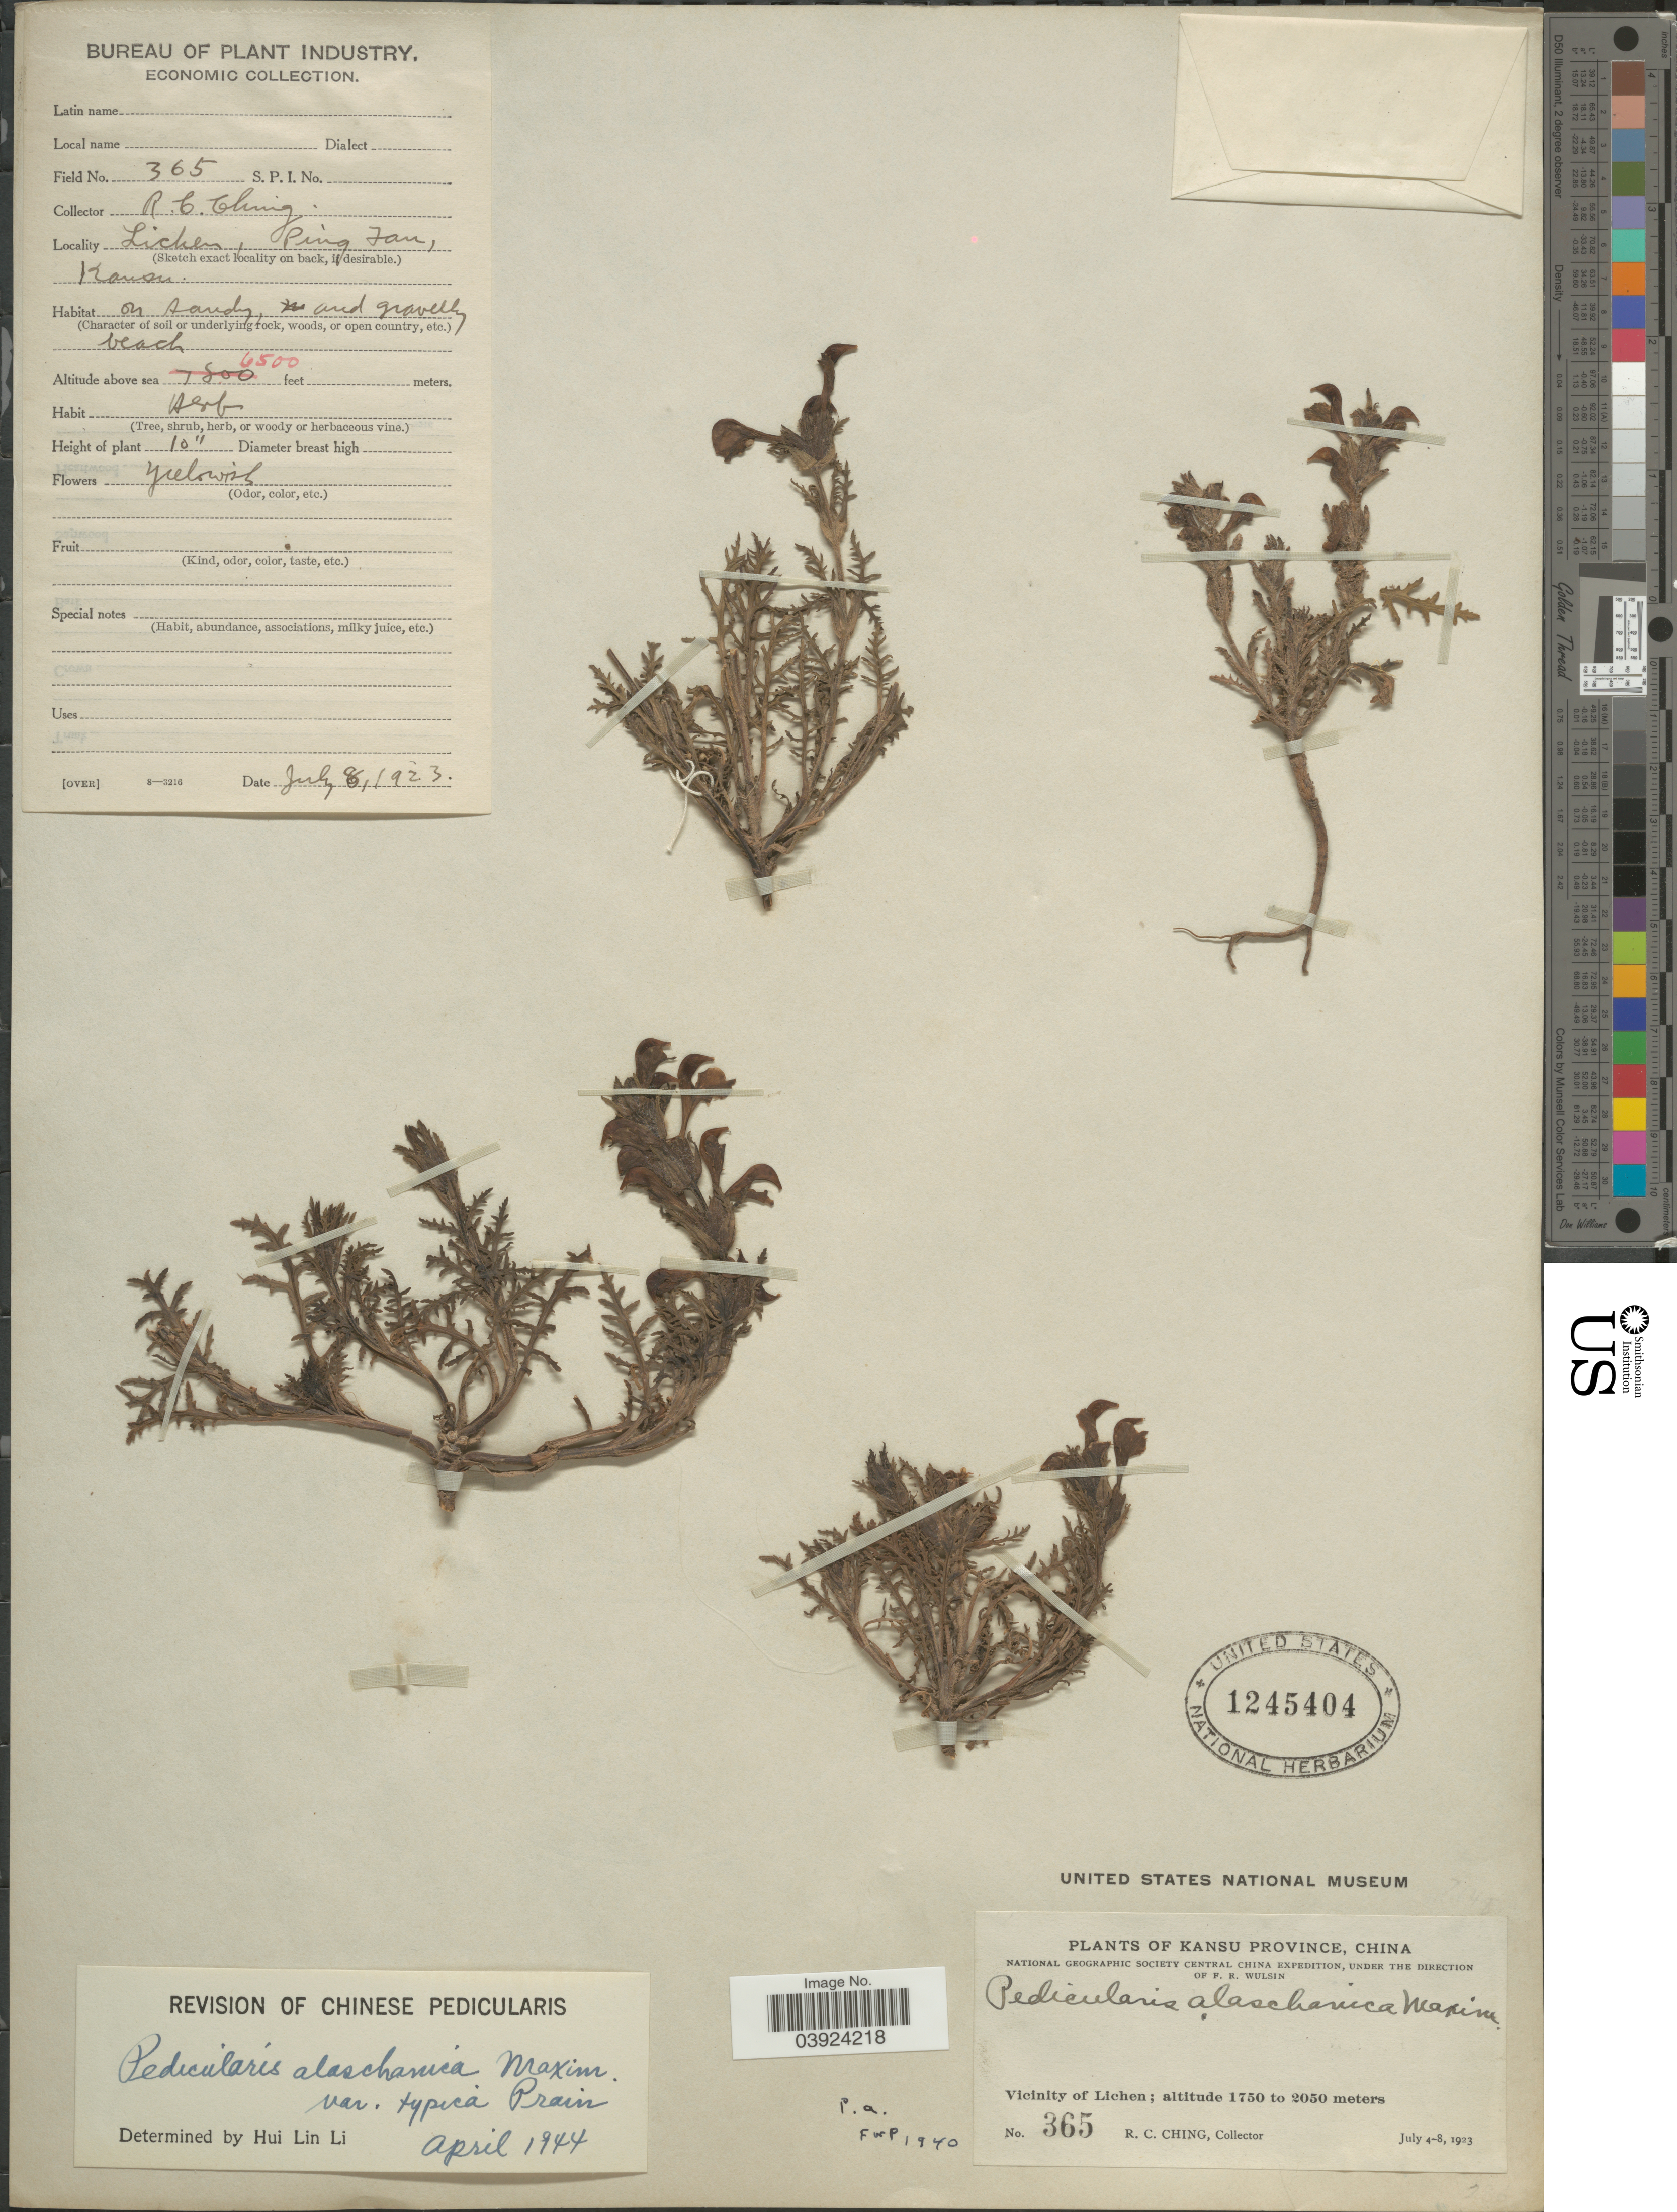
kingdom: Plantae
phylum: Tracheophyta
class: Magnoliopsida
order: Lamiales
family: Orobanchaceae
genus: Pedicularis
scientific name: Pedicularis alaschanica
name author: Maxim.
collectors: R. C. Ching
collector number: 365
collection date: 1923-07-08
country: China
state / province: Gansu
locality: Vicinity of Lichen. PingFan. Kansu Province.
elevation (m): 1981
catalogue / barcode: US 1245404